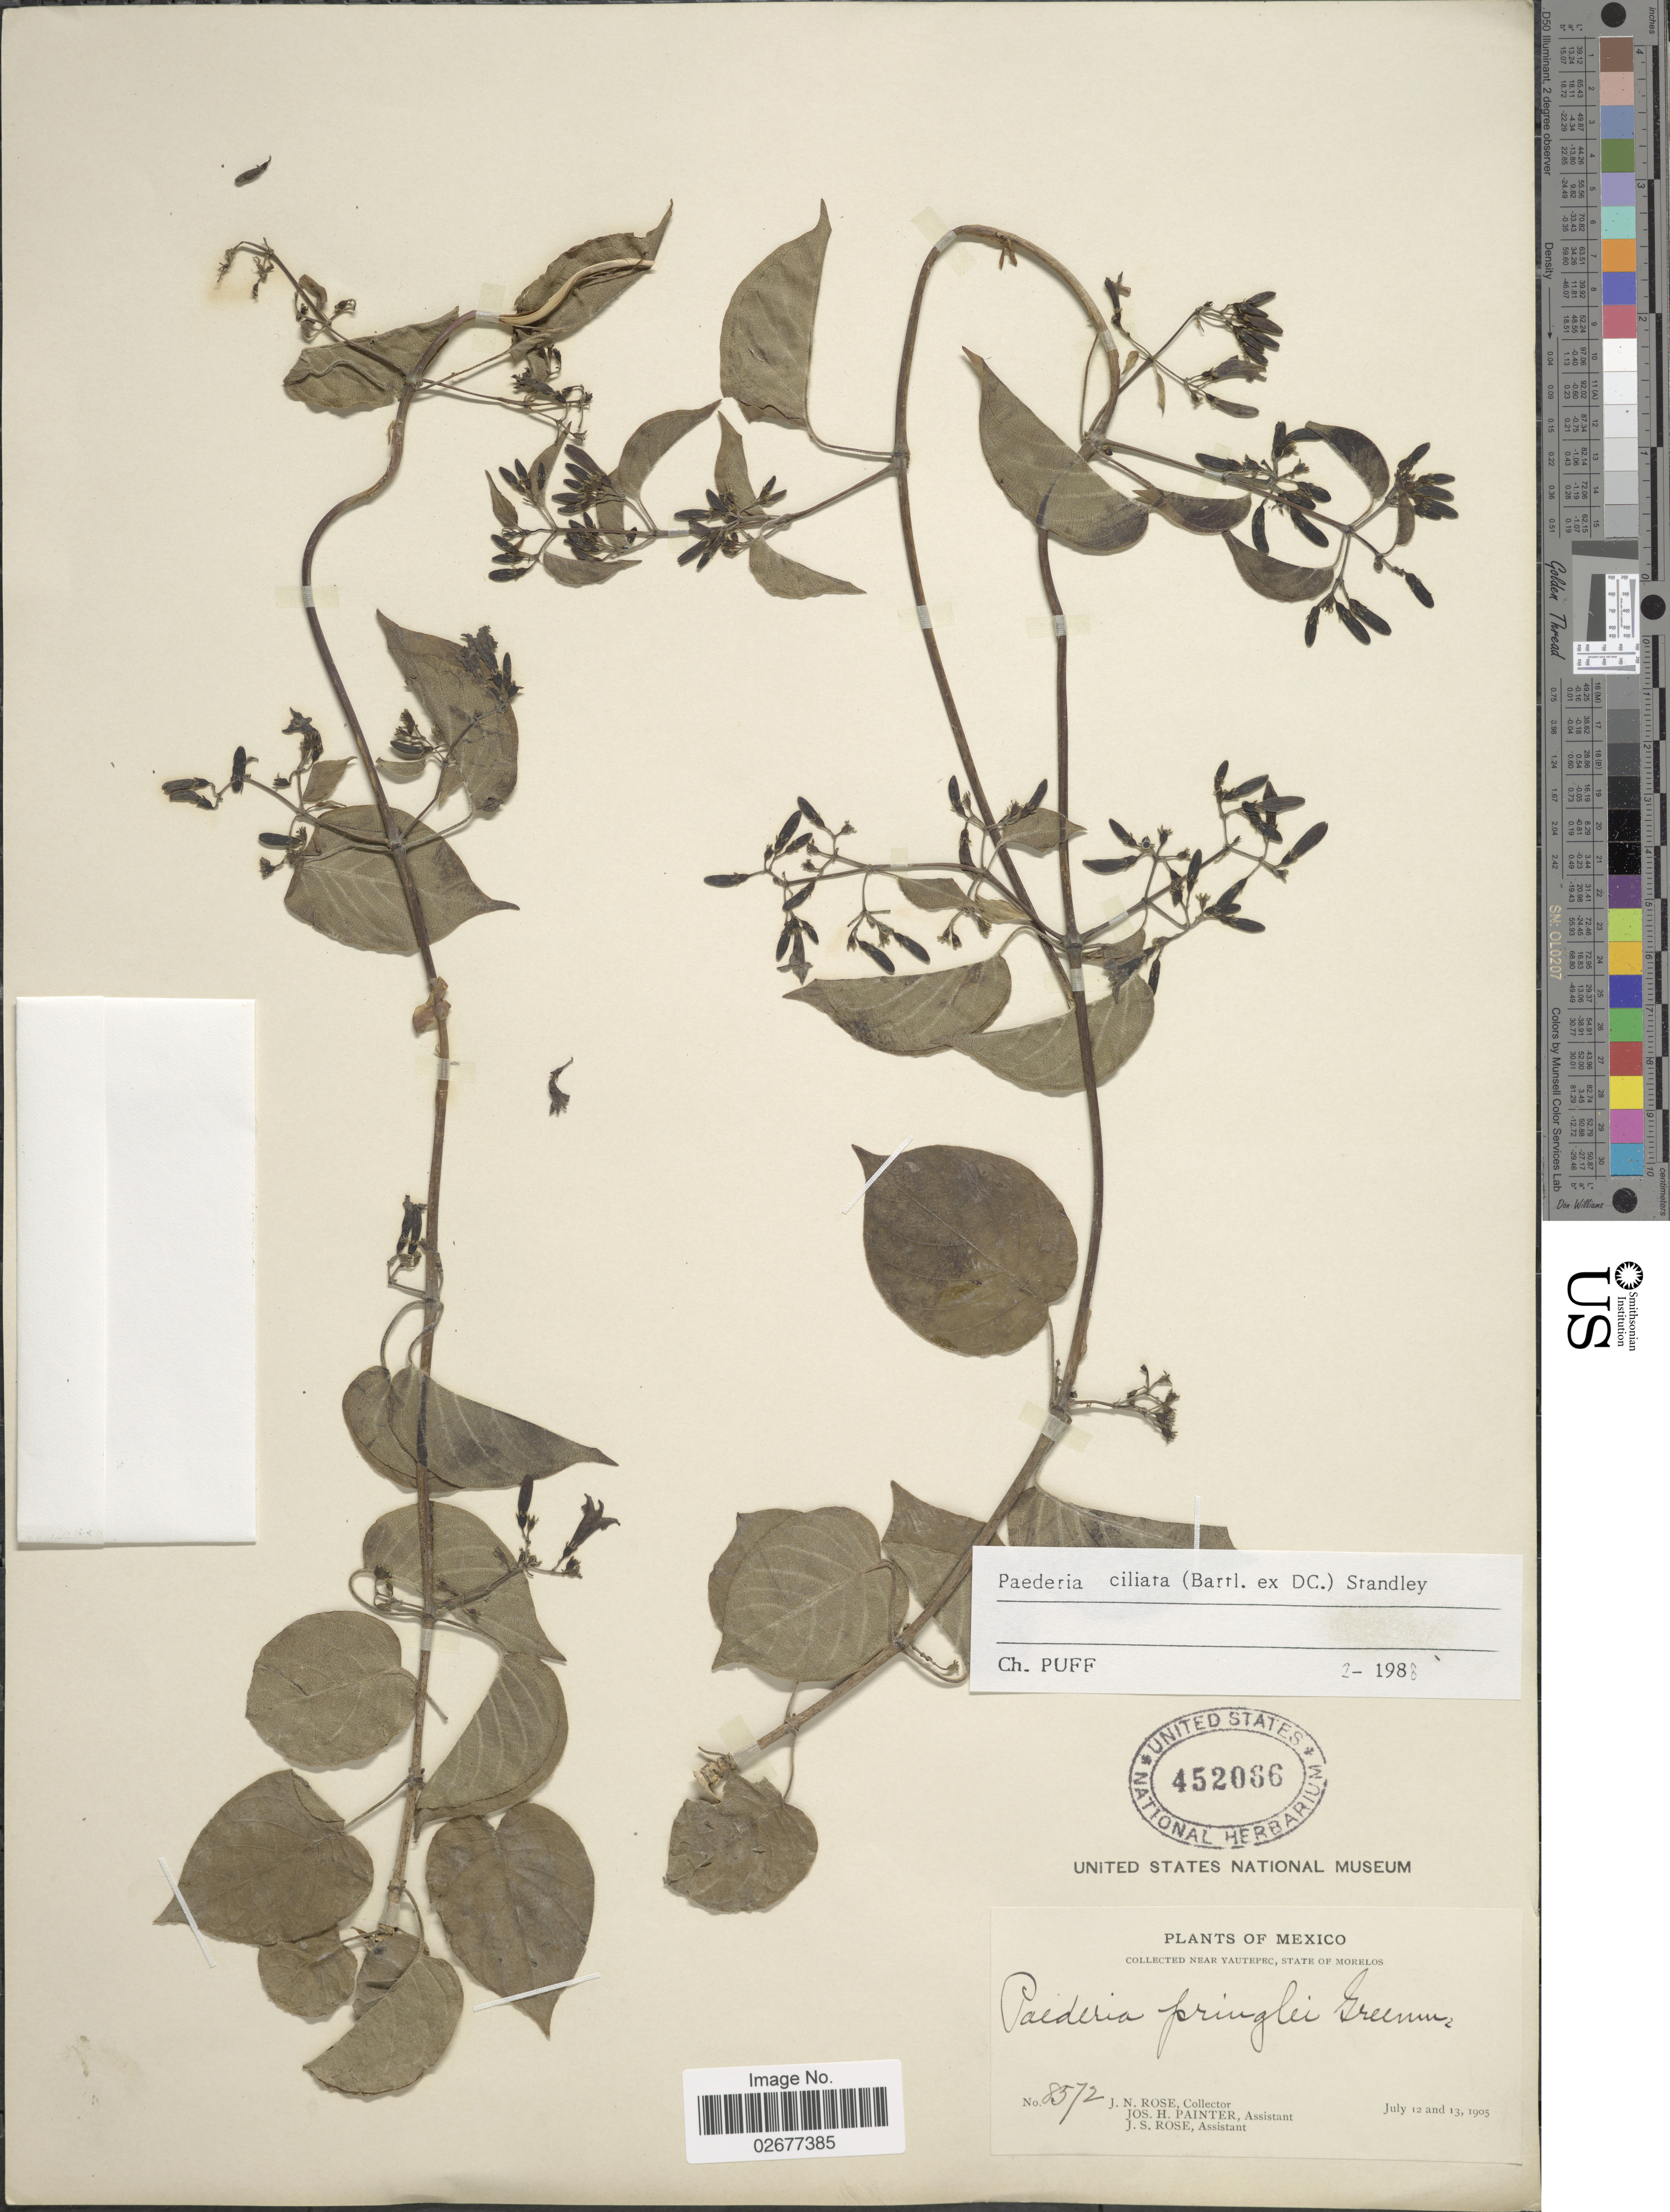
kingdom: Plantae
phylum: Tracheophyta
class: Magnoliopsida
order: Gentianales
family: Rubiaceae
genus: Paederia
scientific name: Paederia ciliata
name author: (Bartl. ex DC.) Standl.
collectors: J. N. Rose, J. H. Painter & J. S. Rose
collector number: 8572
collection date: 1905-07-12/1905-07-13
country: Mexico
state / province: Morelos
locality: Near Yautepec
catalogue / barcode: US 452066